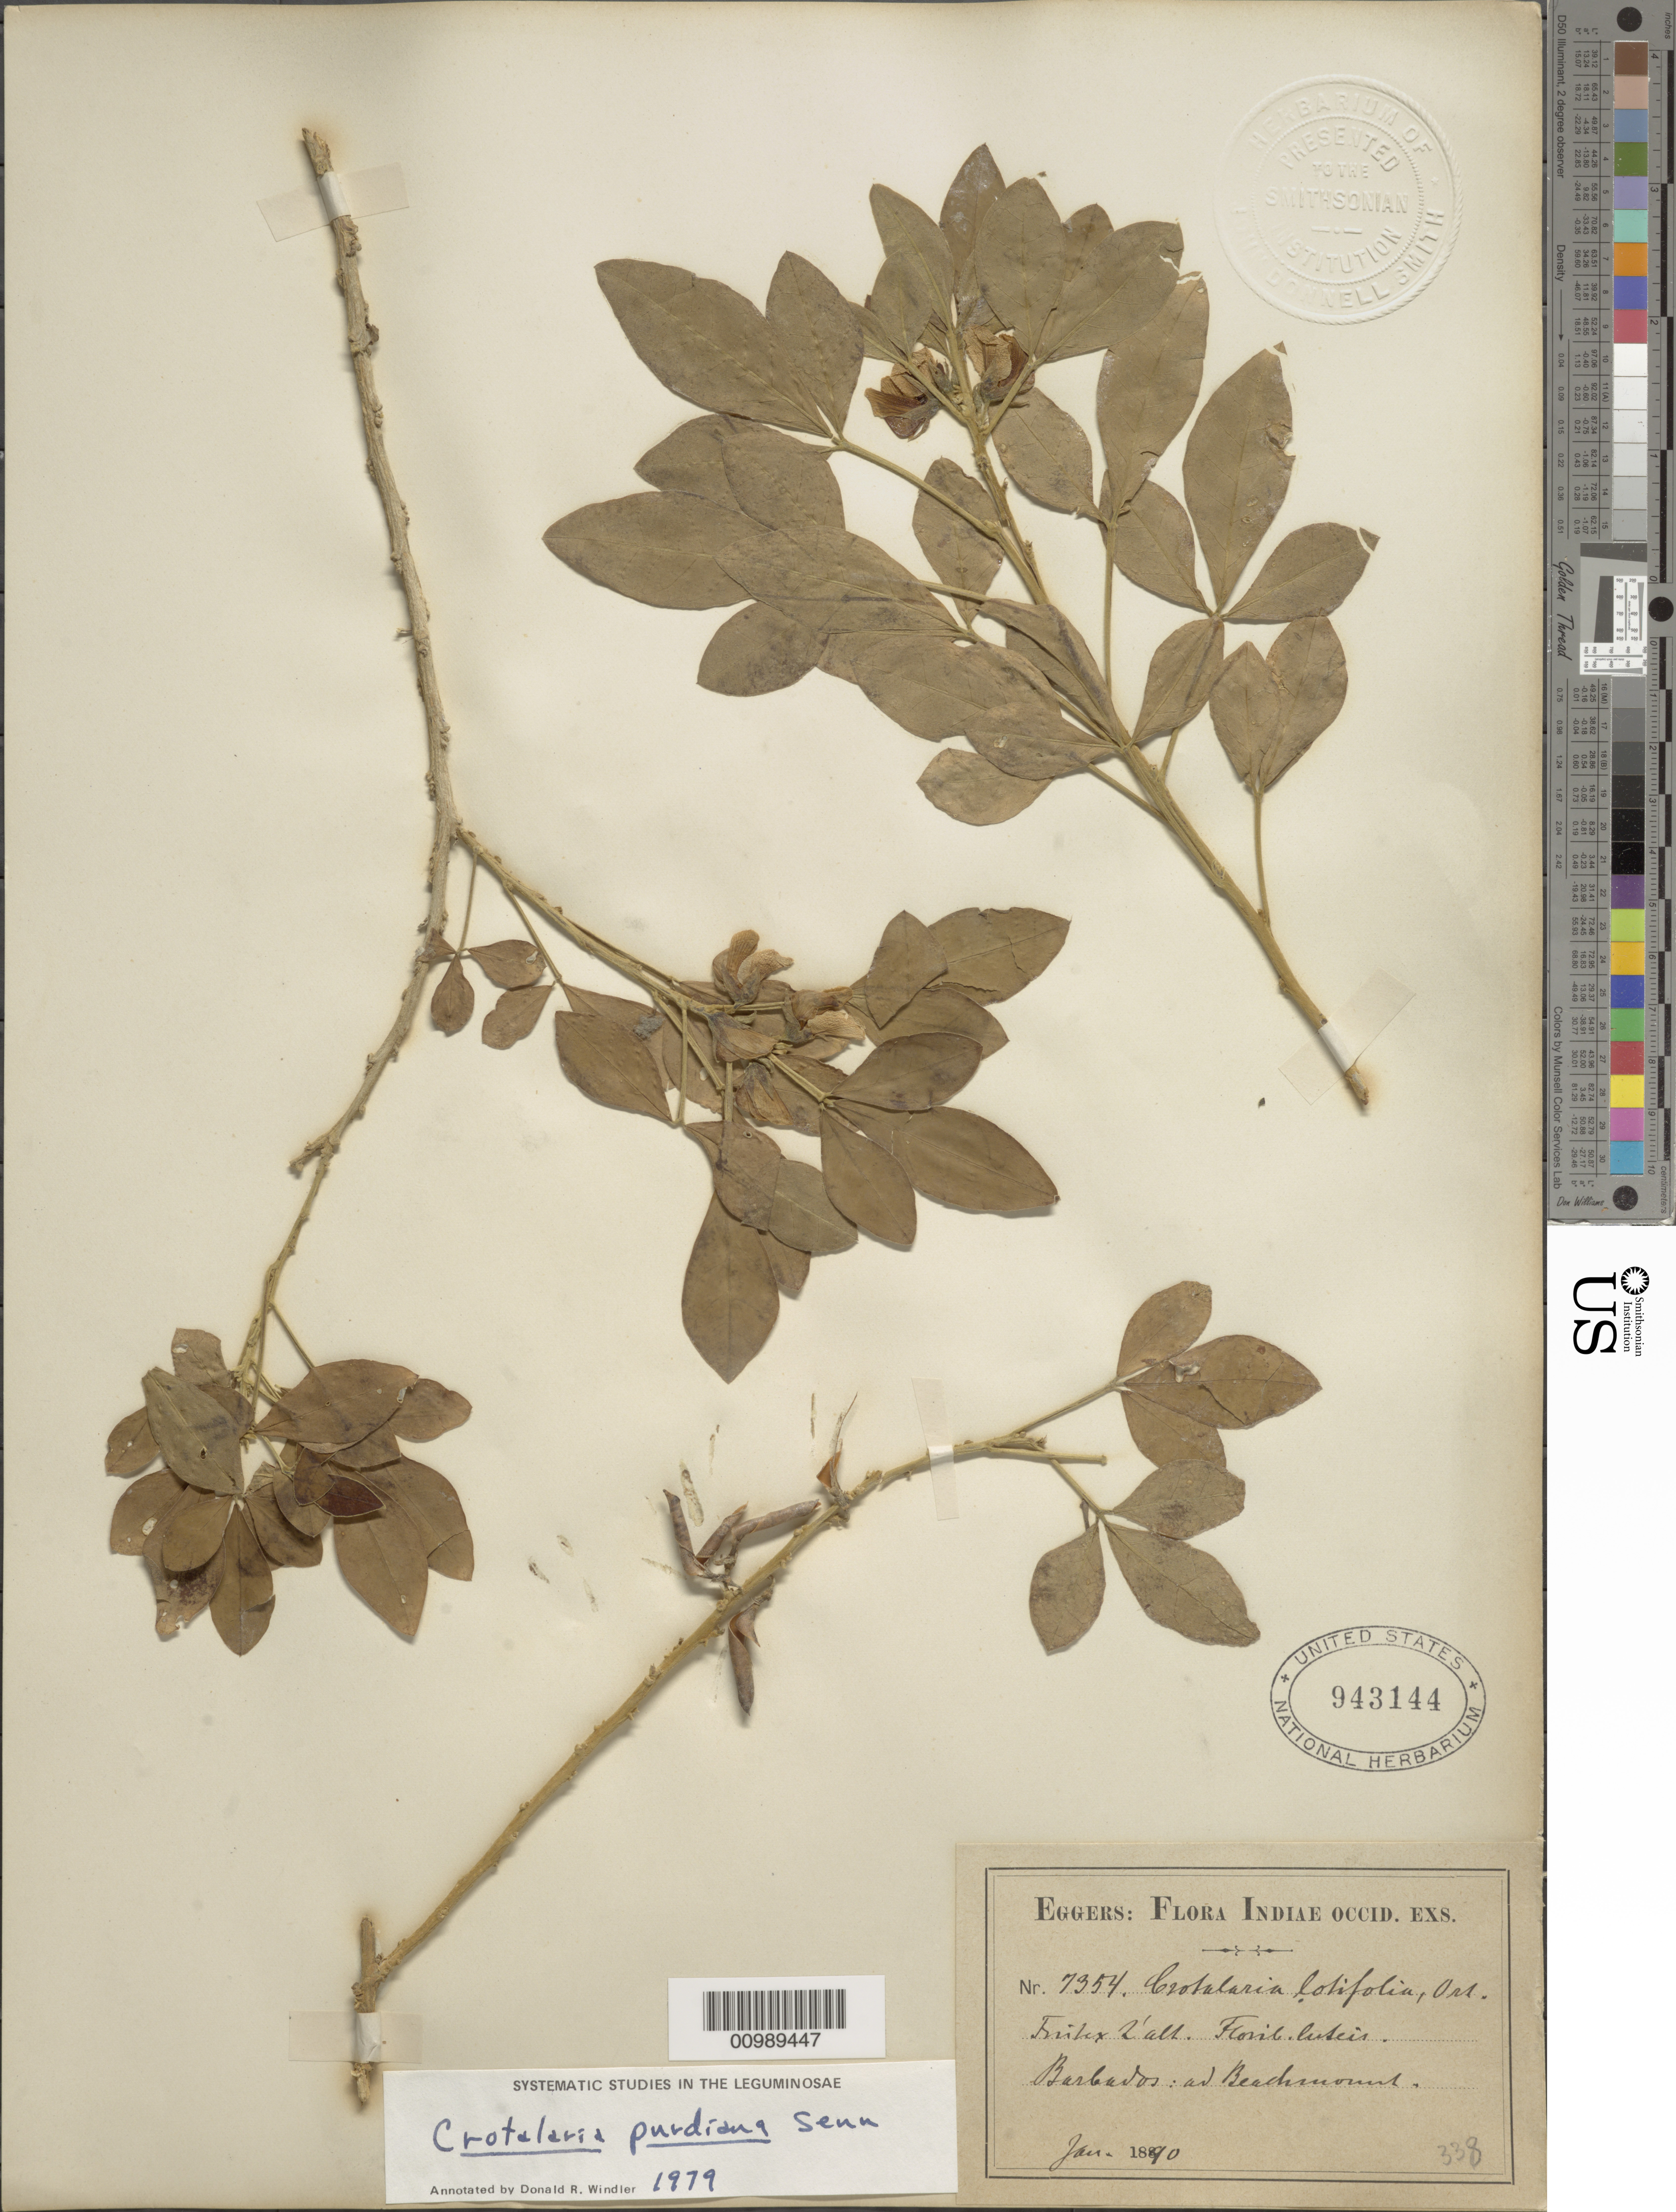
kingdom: Plantae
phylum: Tracheophyta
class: Magnoliopsida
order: Fabales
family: Fabaceae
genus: Crotalaria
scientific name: Crotalaria purdiana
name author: H. Senn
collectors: H. F. A. von Eggers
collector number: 7354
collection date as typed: Jan 1890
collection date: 1890-01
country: Barbados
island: Barbados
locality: At Beachmound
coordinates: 0 N, 0 E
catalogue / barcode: US 943144